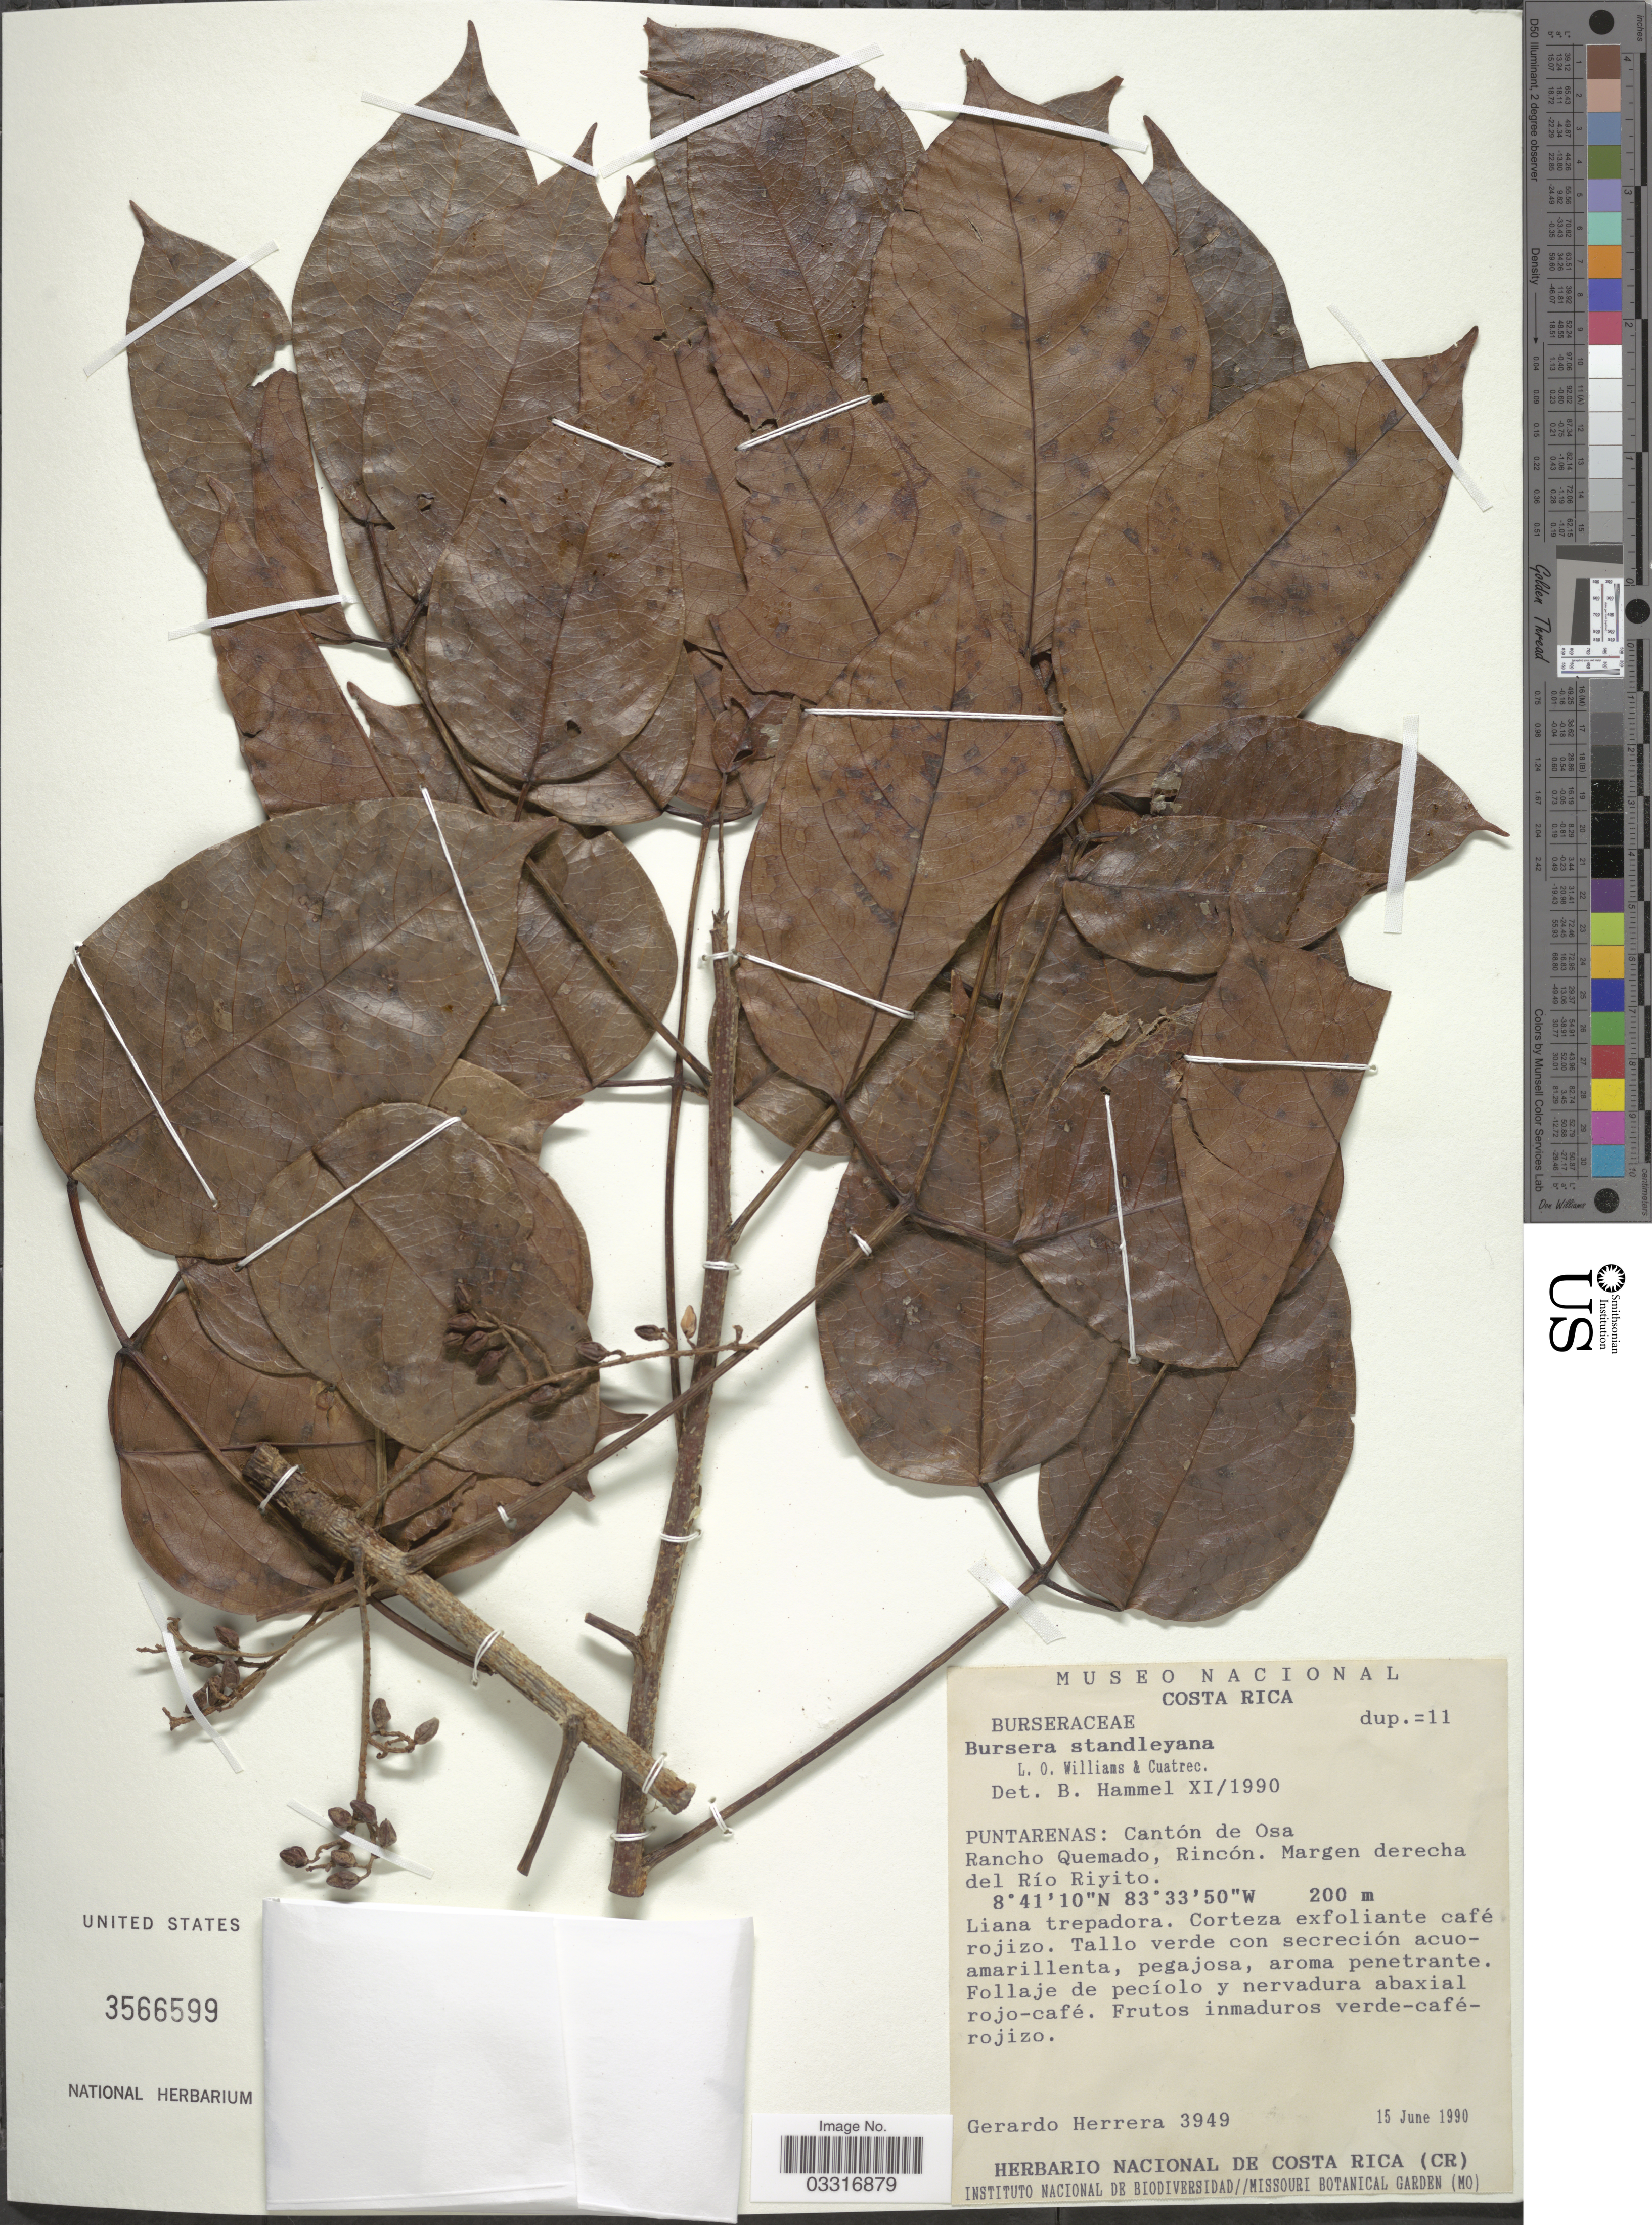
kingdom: Plantae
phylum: Tracheophyta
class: Magnoliopsida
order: Sapindales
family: Burseraceae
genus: Bursera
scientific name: Bursera standleyana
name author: L.O. Williams & Cuatrec.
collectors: G. Herrera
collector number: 3949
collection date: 1990-06-15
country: Costa Rica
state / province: Puntarenas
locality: Cantón de Osa, Rancho Quemado, Rincón. Margen derecha del Río Riyito.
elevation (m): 200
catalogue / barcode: US 3566599